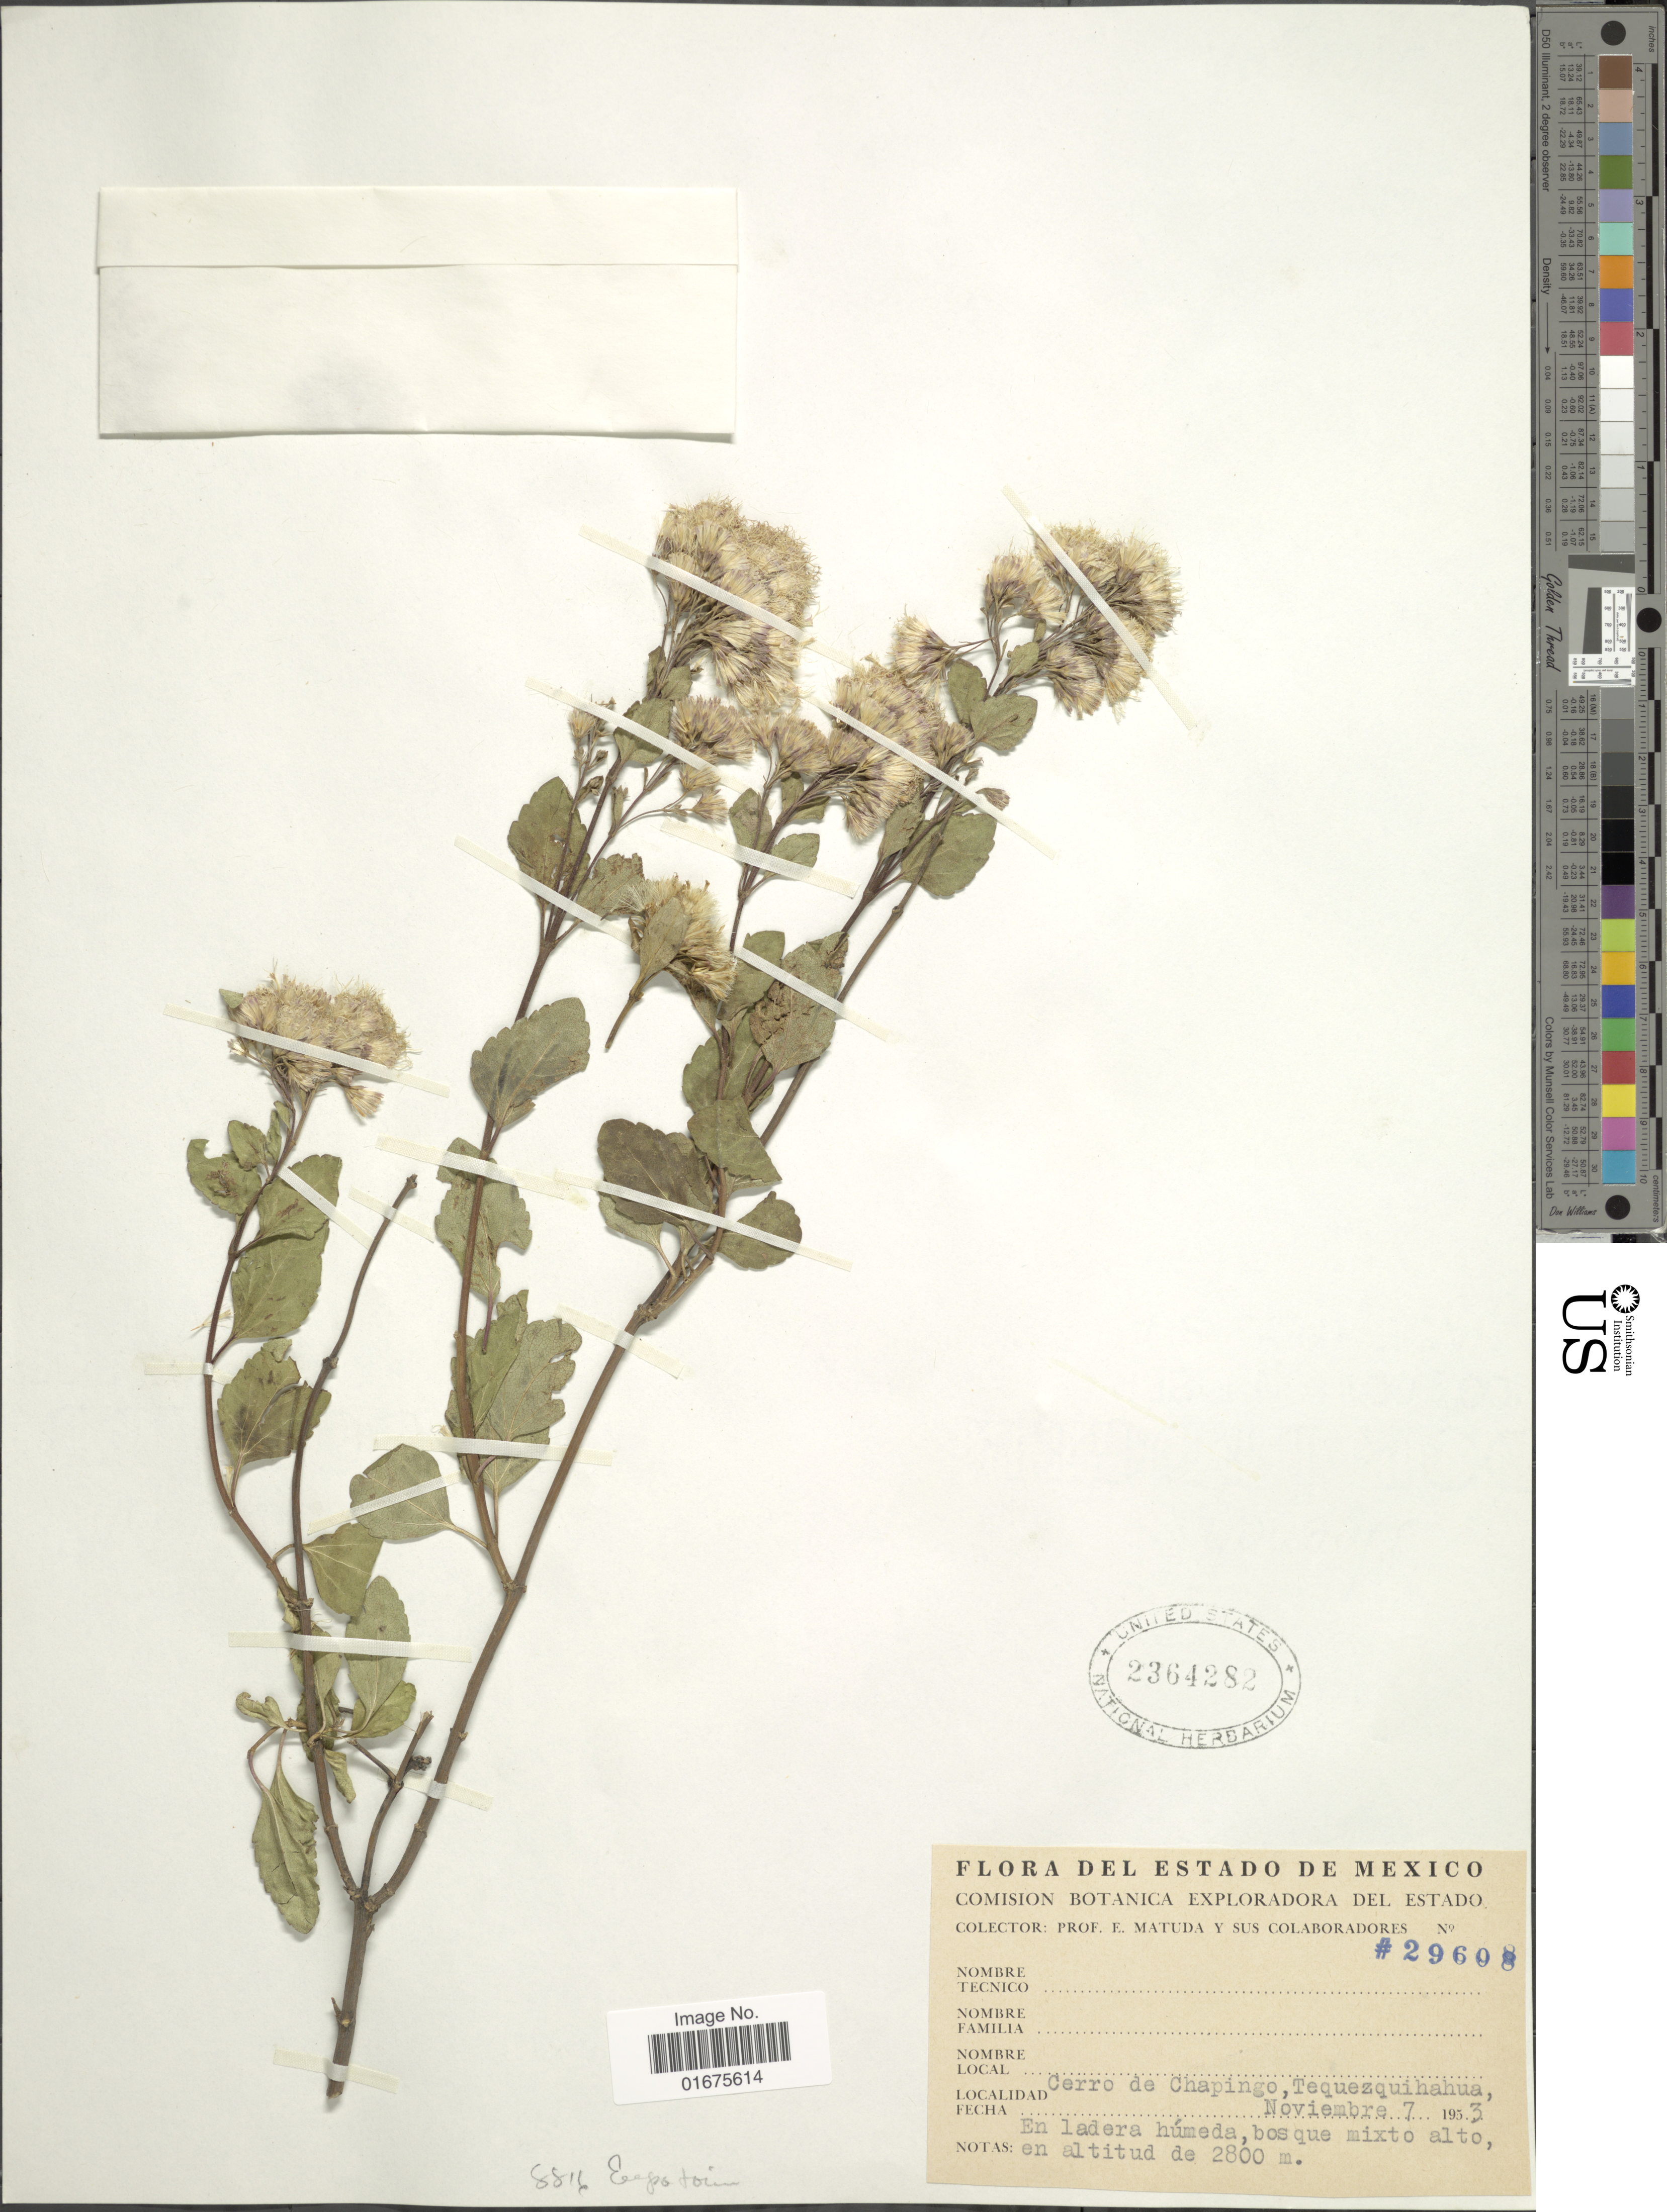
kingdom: Plantae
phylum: Tracheophyta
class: Magnoliopsida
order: Asterales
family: Asteraceae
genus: Ageratina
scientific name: Ageratina calaminthaefolia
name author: (Kunth) R.M. King & H. Rob.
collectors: E. Matuda & et al.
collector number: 29608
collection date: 1953-11-07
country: Mexico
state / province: México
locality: Cerro de Chapingo, Tequezquihahua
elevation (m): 2800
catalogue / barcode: US 2364282